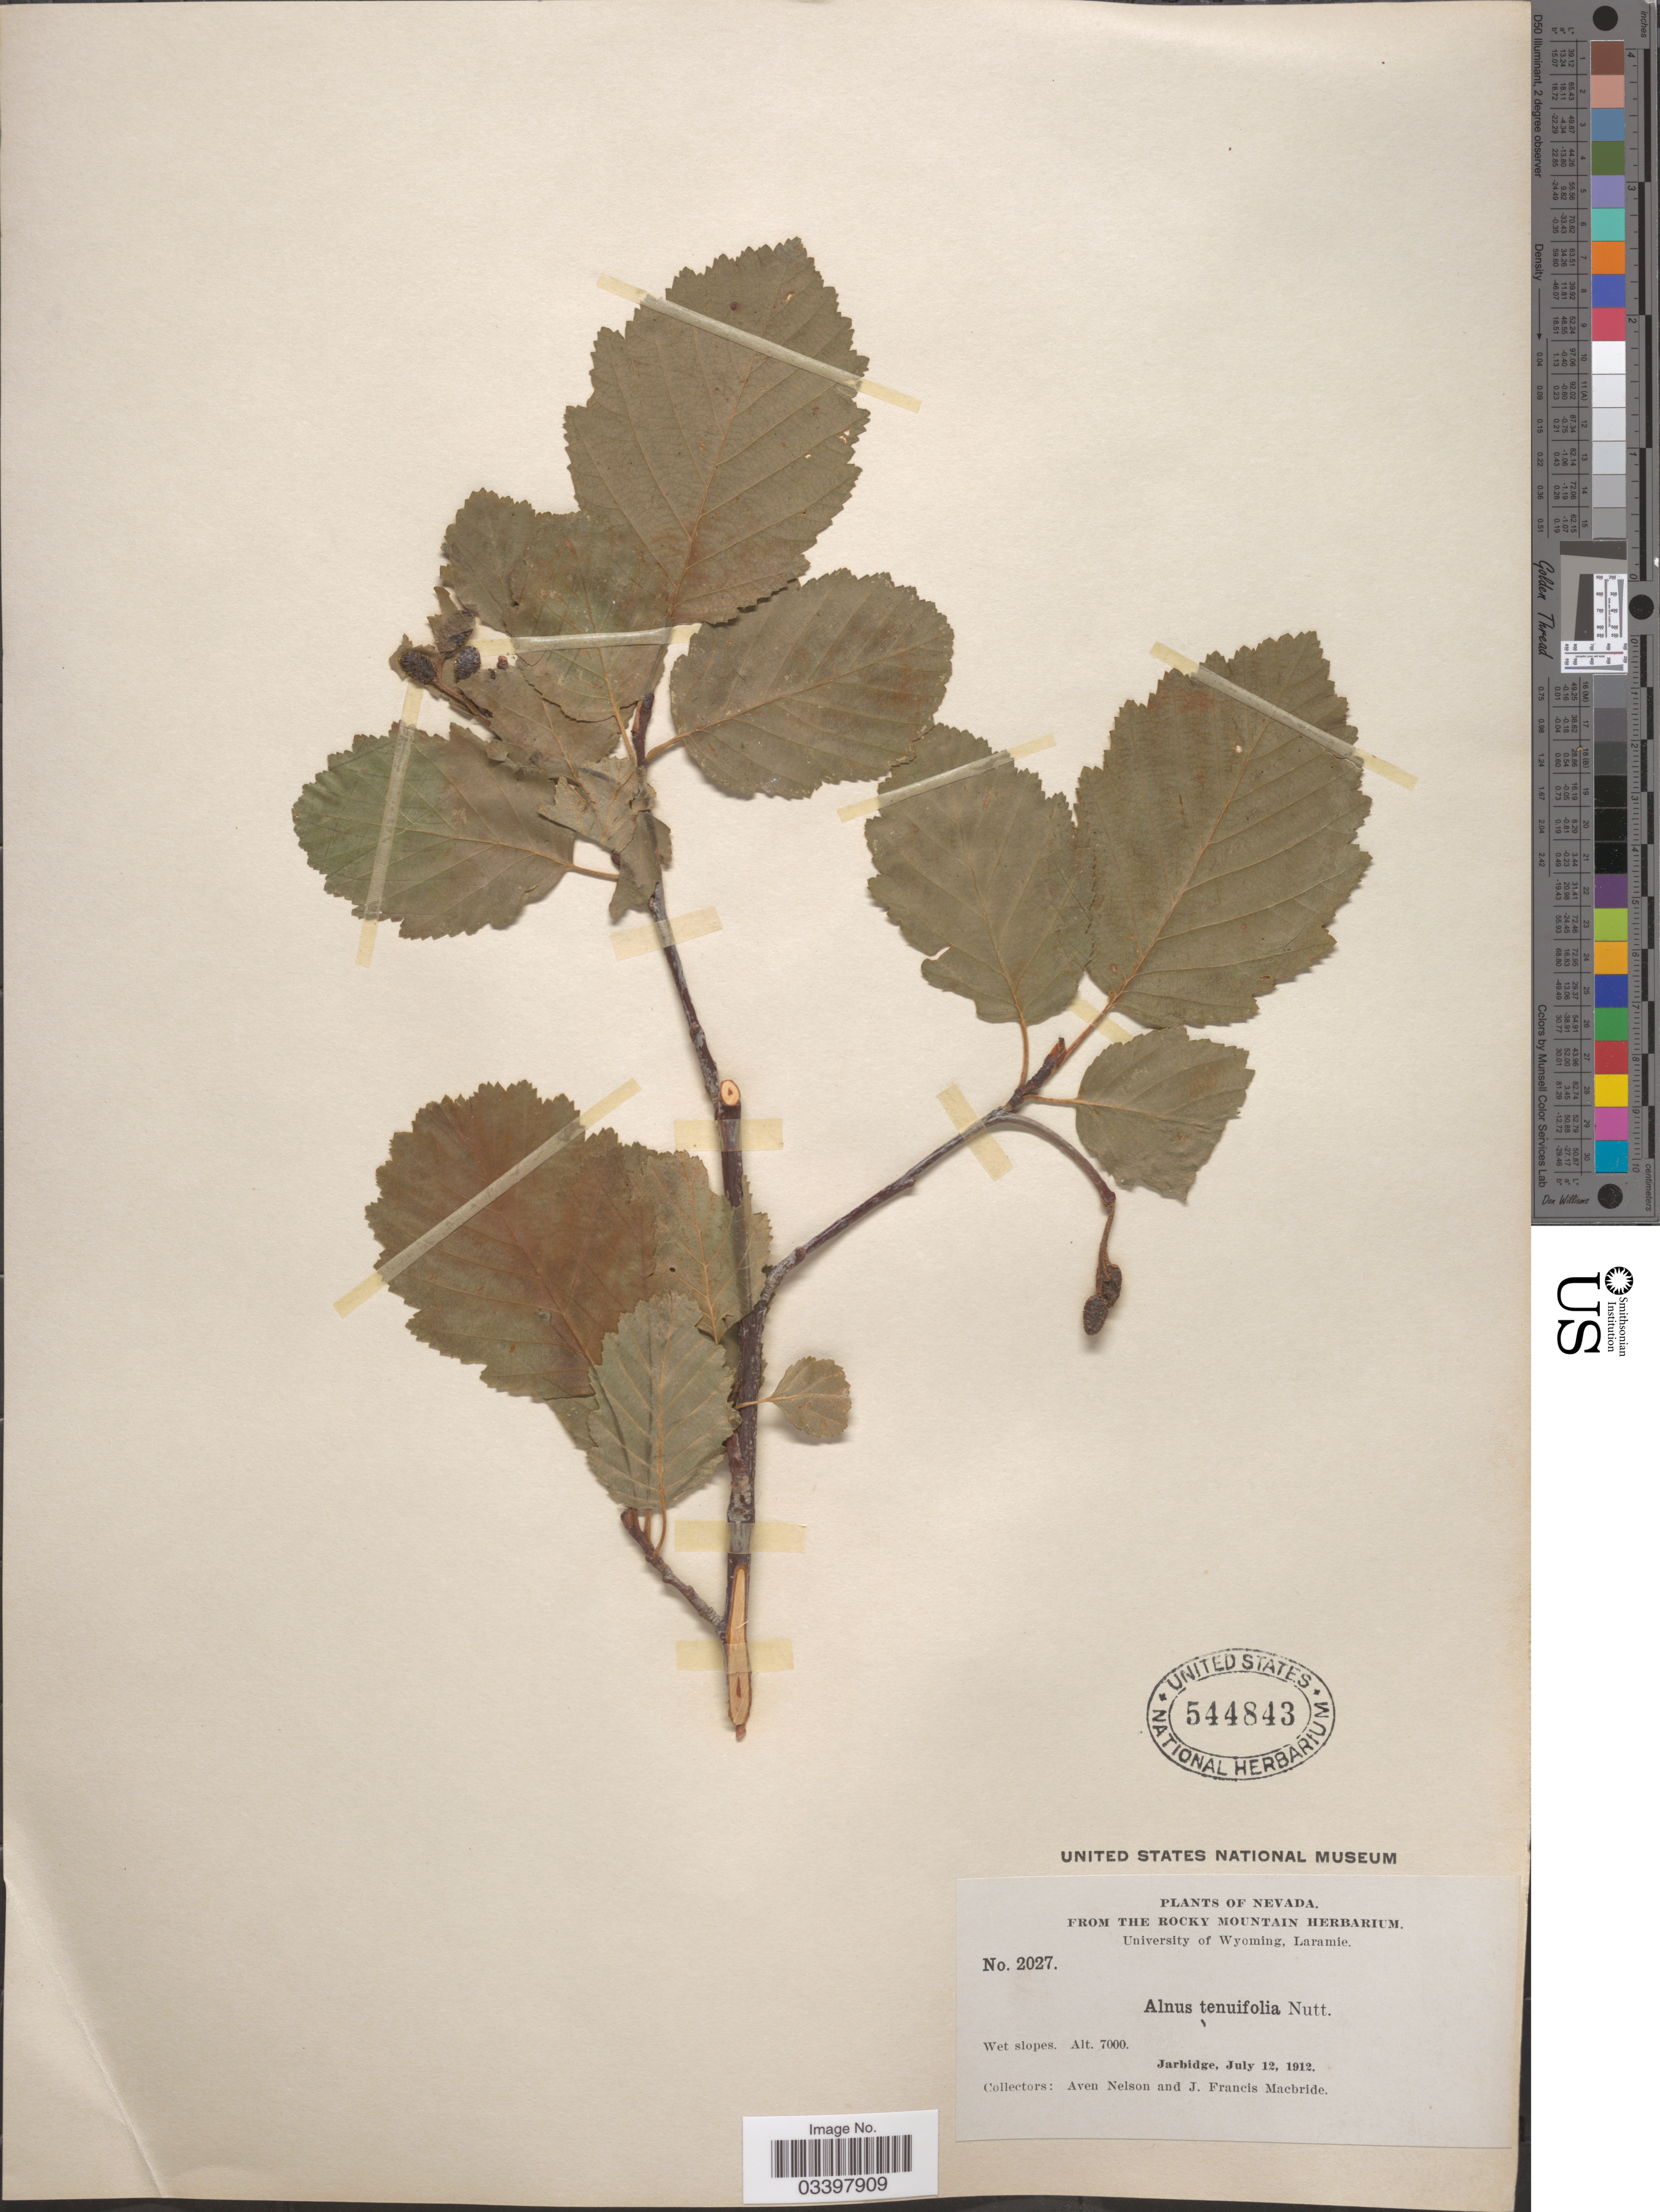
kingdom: Plantae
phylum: Tracheophyta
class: Magnoliopsida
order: Fagales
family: Betulaceae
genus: Alnus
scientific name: Alnus tenuifolia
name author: Nutt.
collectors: A. Nelson & J. F. Macbride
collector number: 2027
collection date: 1912-07-12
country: United States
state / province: Nevada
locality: Jarbidge.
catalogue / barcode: US 544843